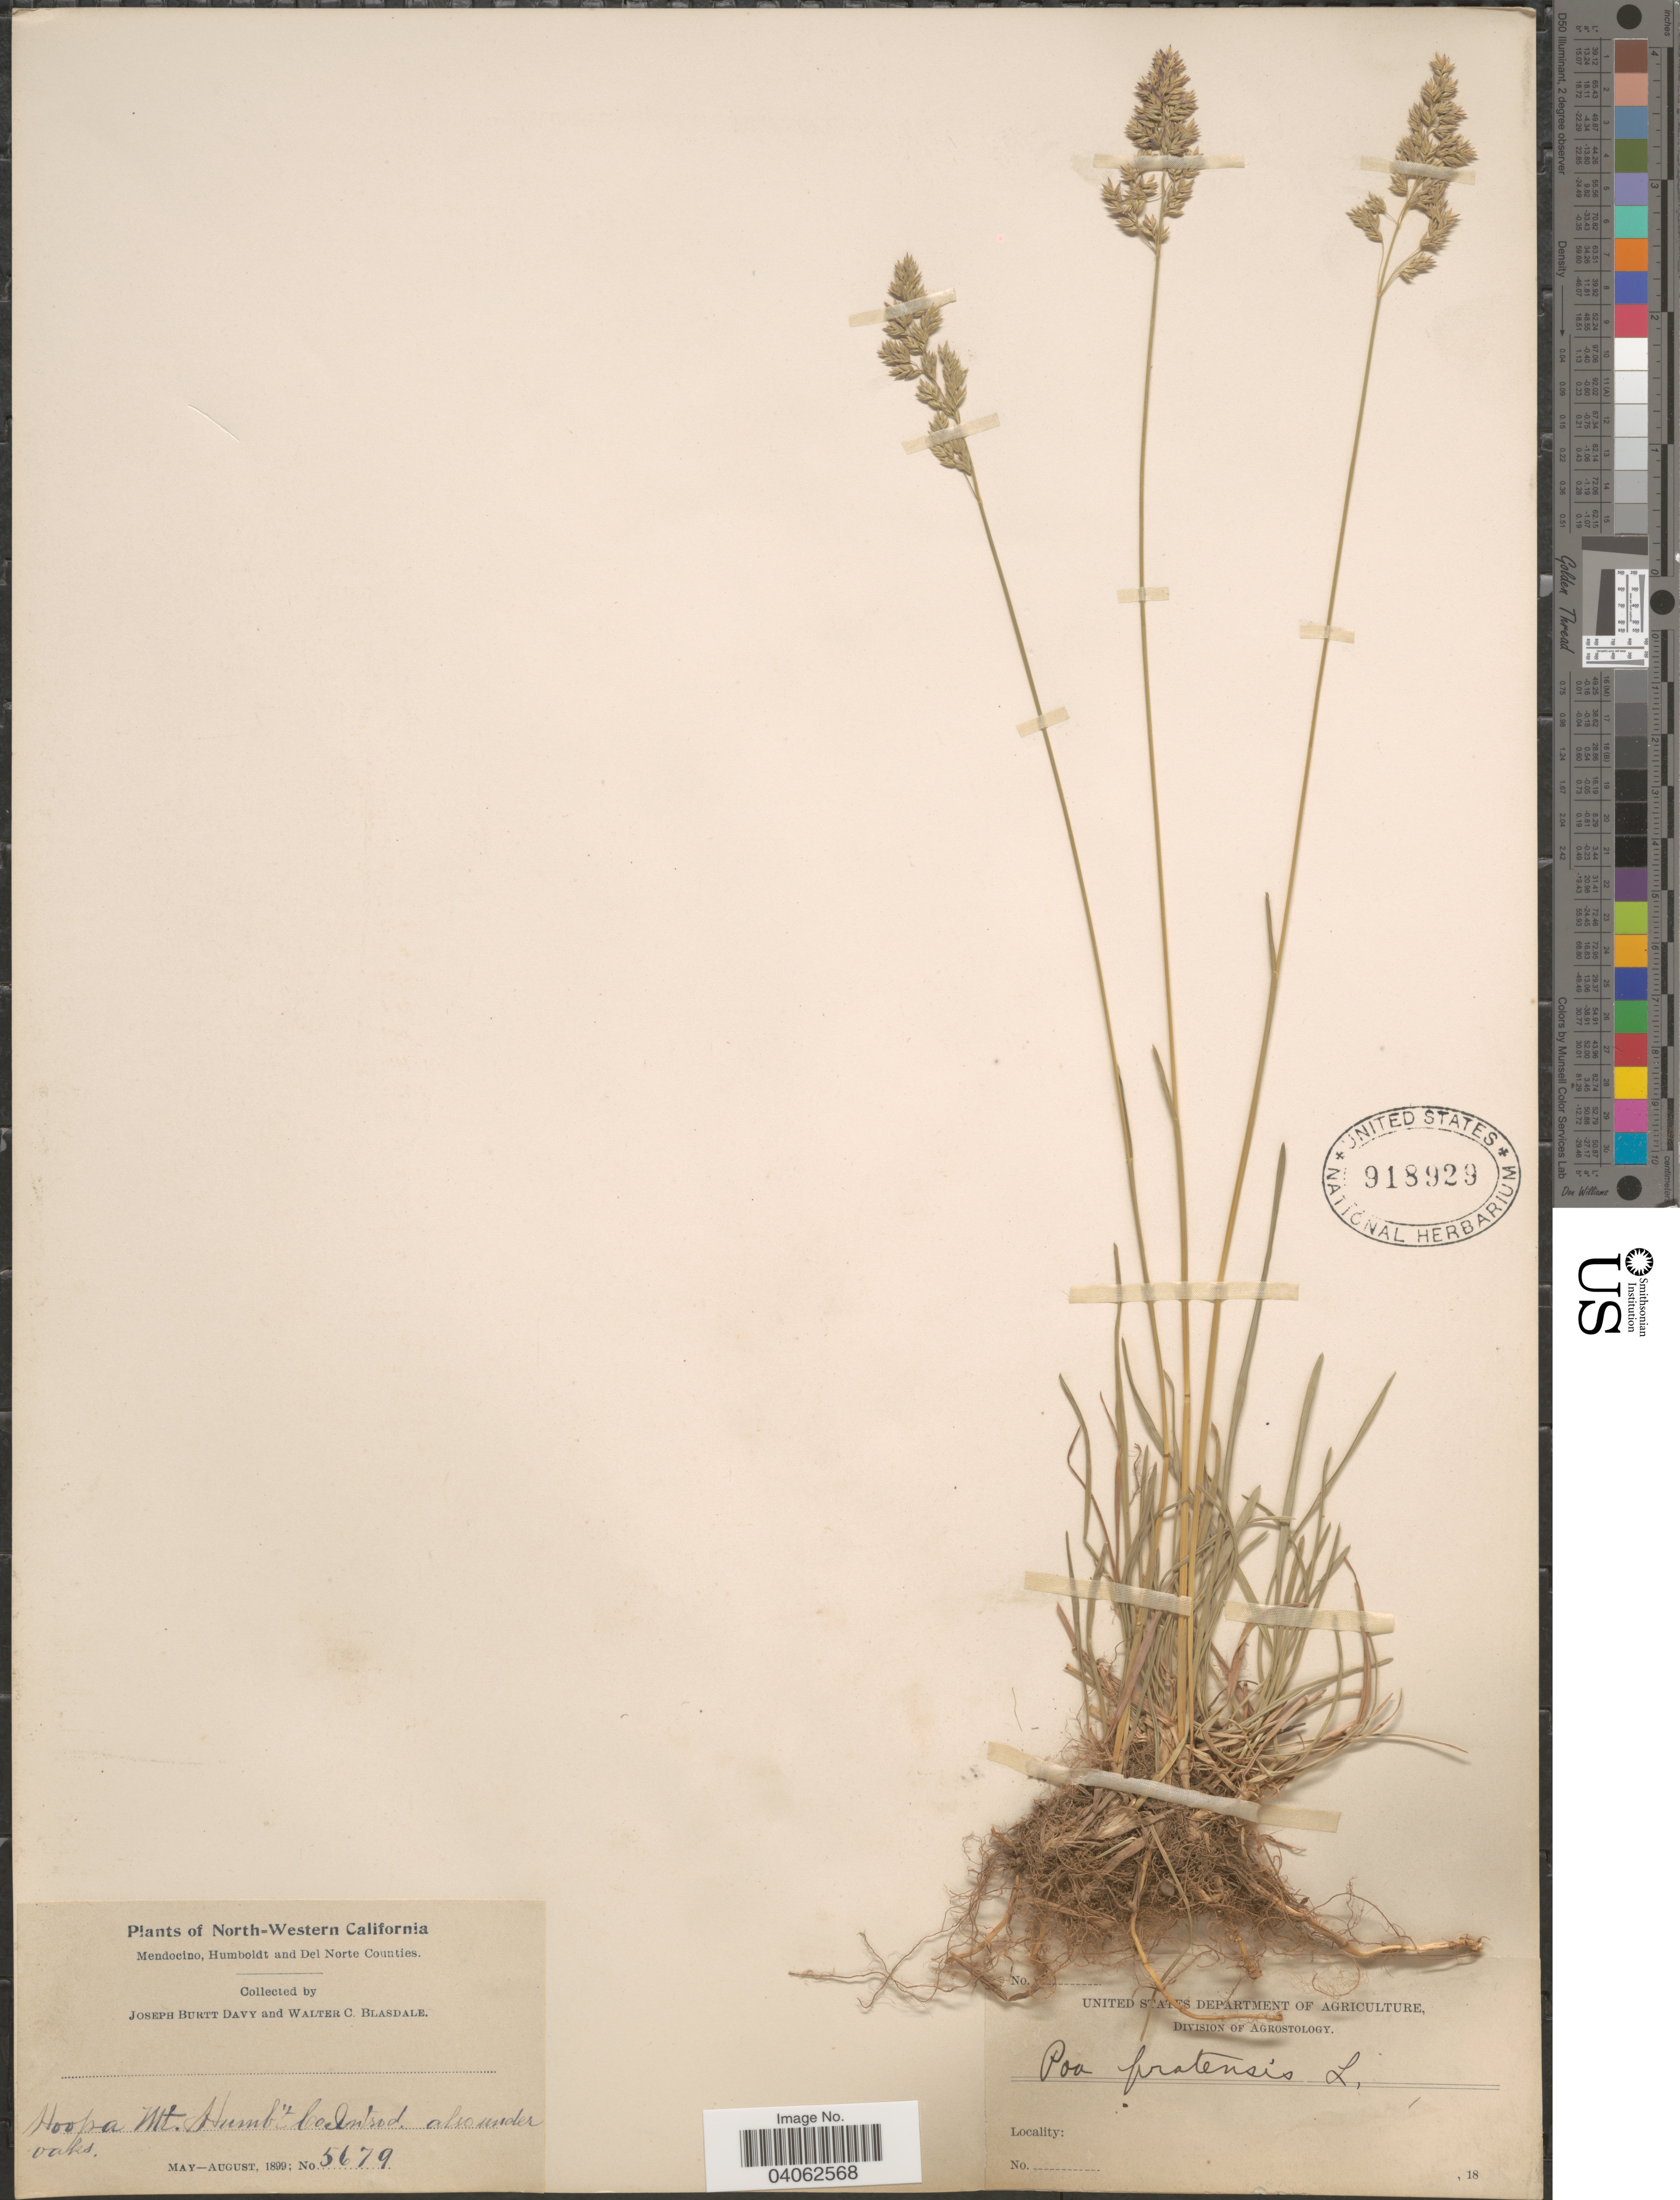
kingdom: Plantae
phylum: Tracheophyta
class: Liliopsida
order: Poales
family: Poaceae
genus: Poa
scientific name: Poa pratensis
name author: L.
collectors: J. Burtt Davy & W. Blasdale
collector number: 5679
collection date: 1899-05/1899-08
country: United States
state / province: California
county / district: Humboldt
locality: North-Western California. Hoopa Mt. Humboldt Co.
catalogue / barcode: US 918929